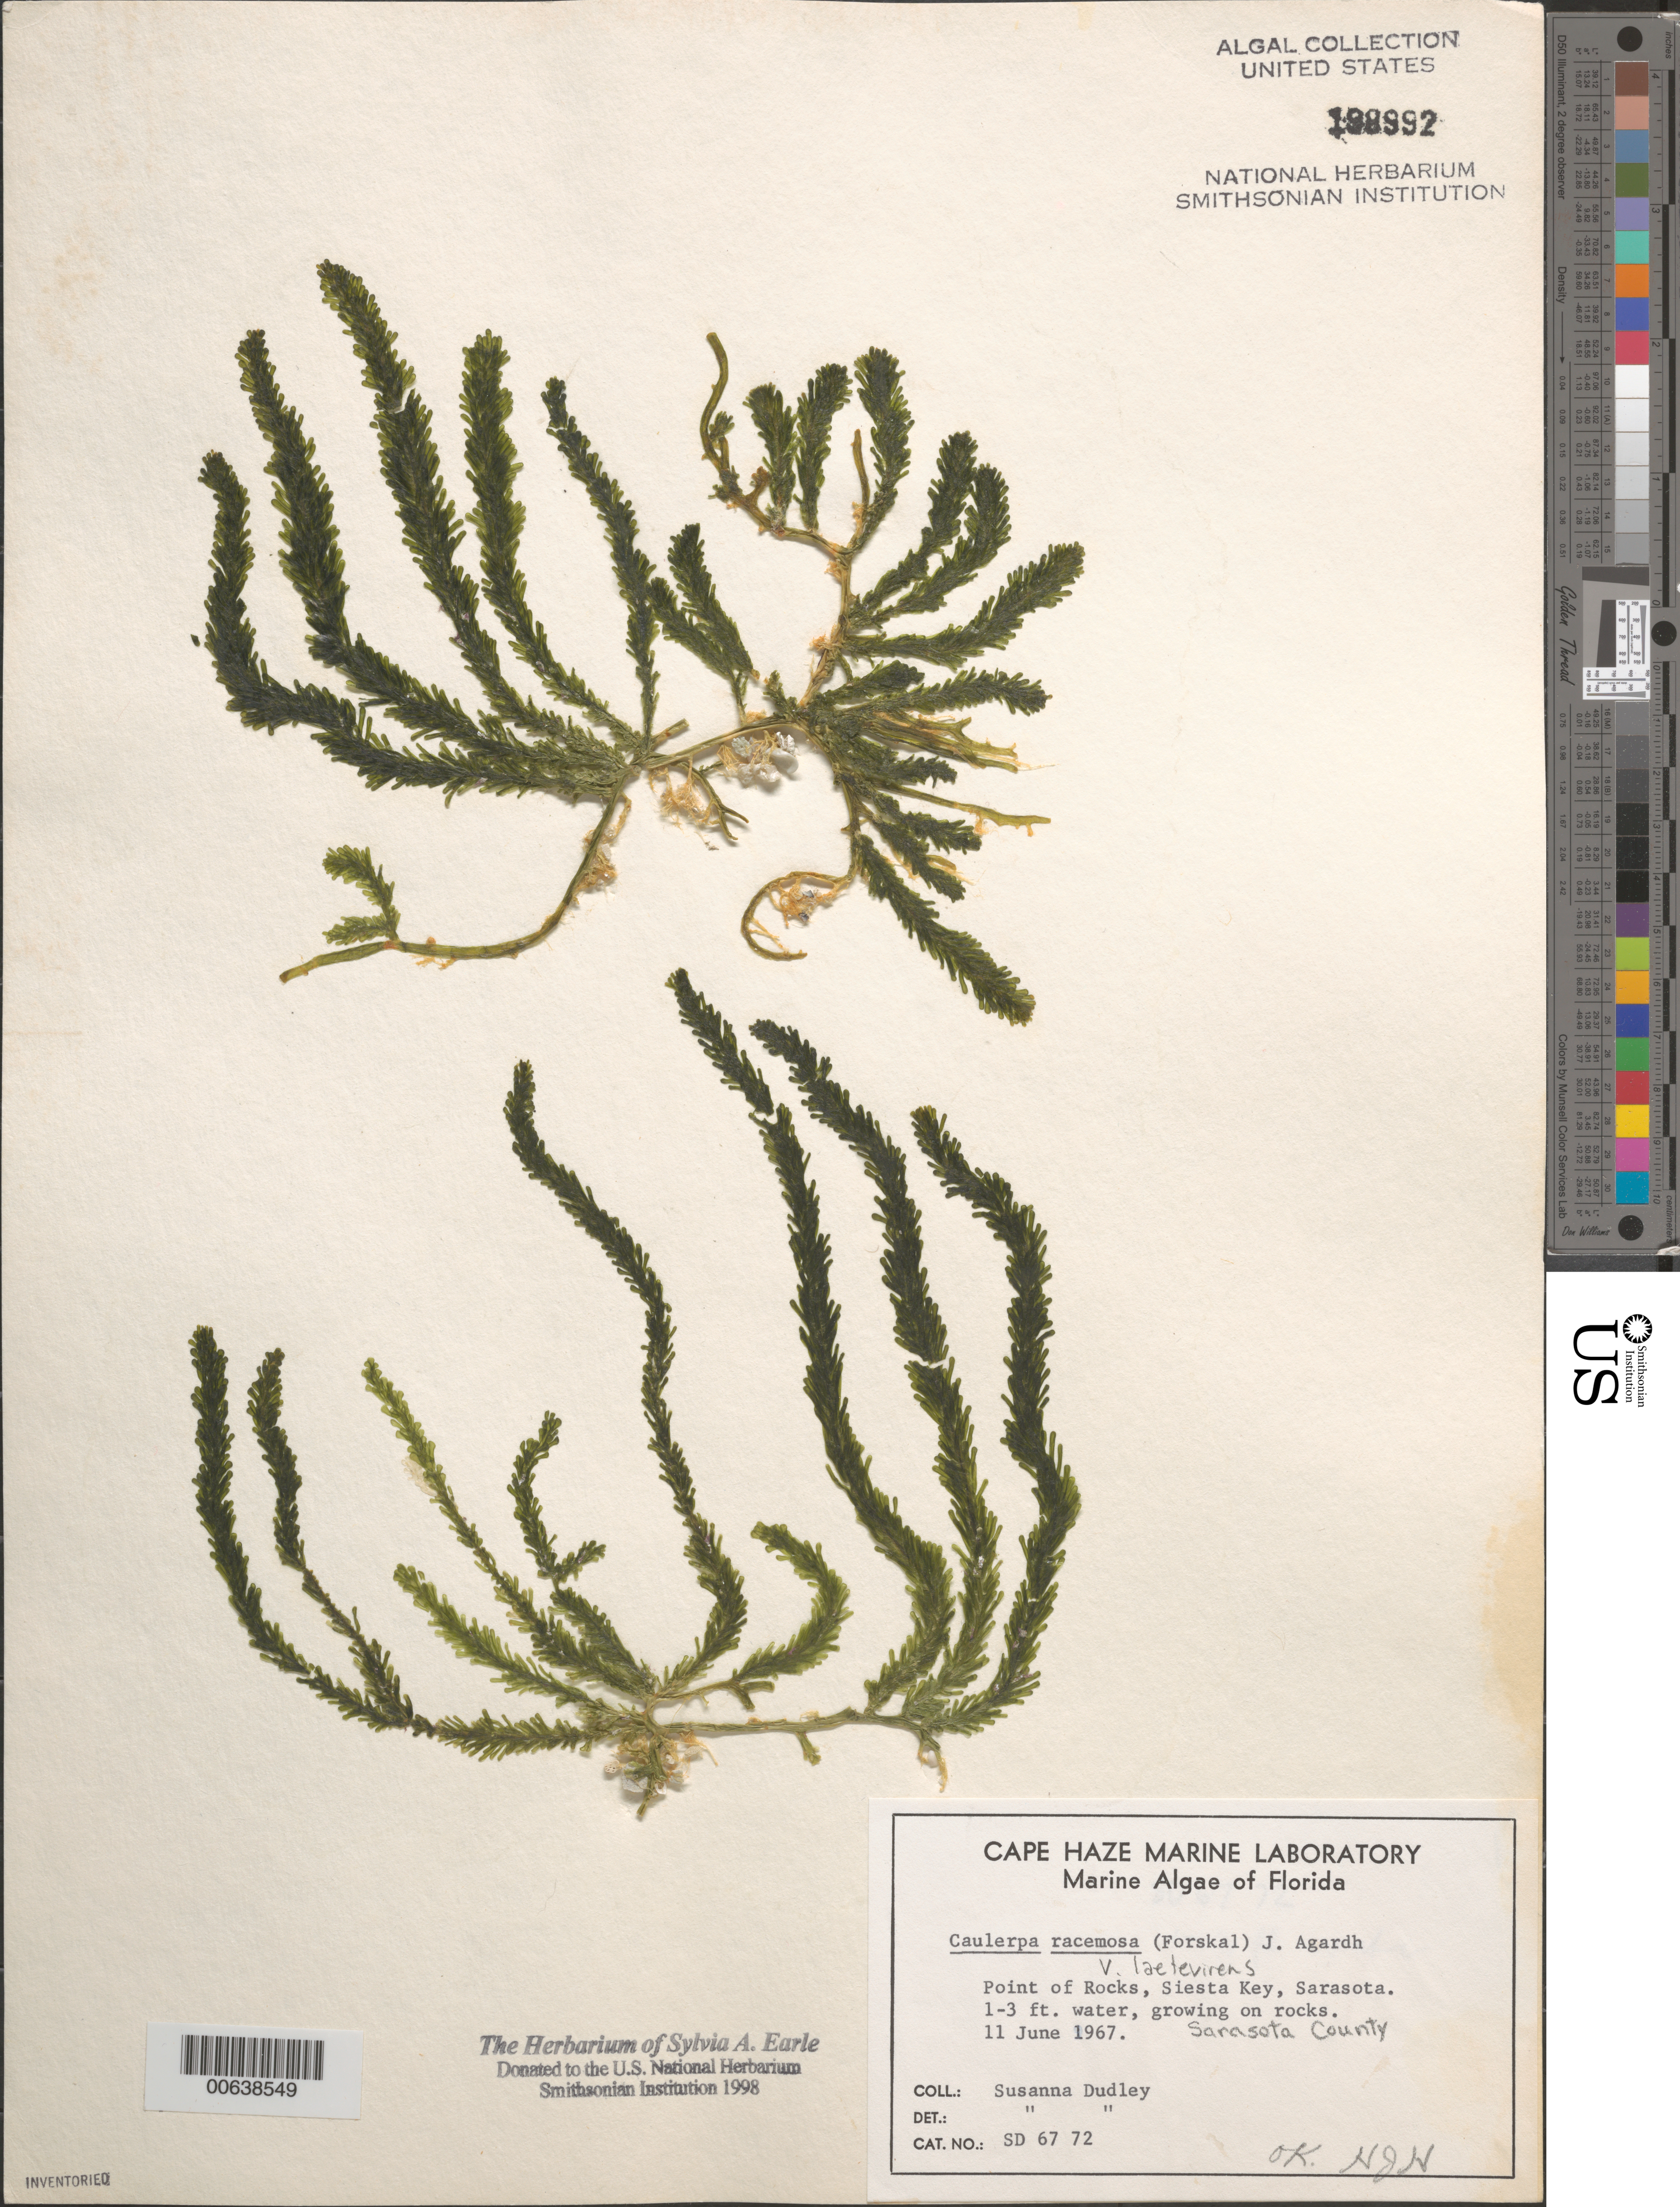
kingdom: Plantae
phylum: Chlorophyta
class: Ulvophyceae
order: Bryopsidales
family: Caulerpaceae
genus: Caulerpa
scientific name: Caulerpa racemosa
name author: (Forssk.) J. Agardh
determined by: Dudley, S.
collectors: S. Dudley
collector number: SD 67 72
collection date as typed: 11 Jun 1967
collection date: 1967-06-11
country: United States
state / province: Florida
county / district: Sarasota County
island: Siesta Key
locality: Point of Rocks, Sarasota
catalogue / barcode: US 198992